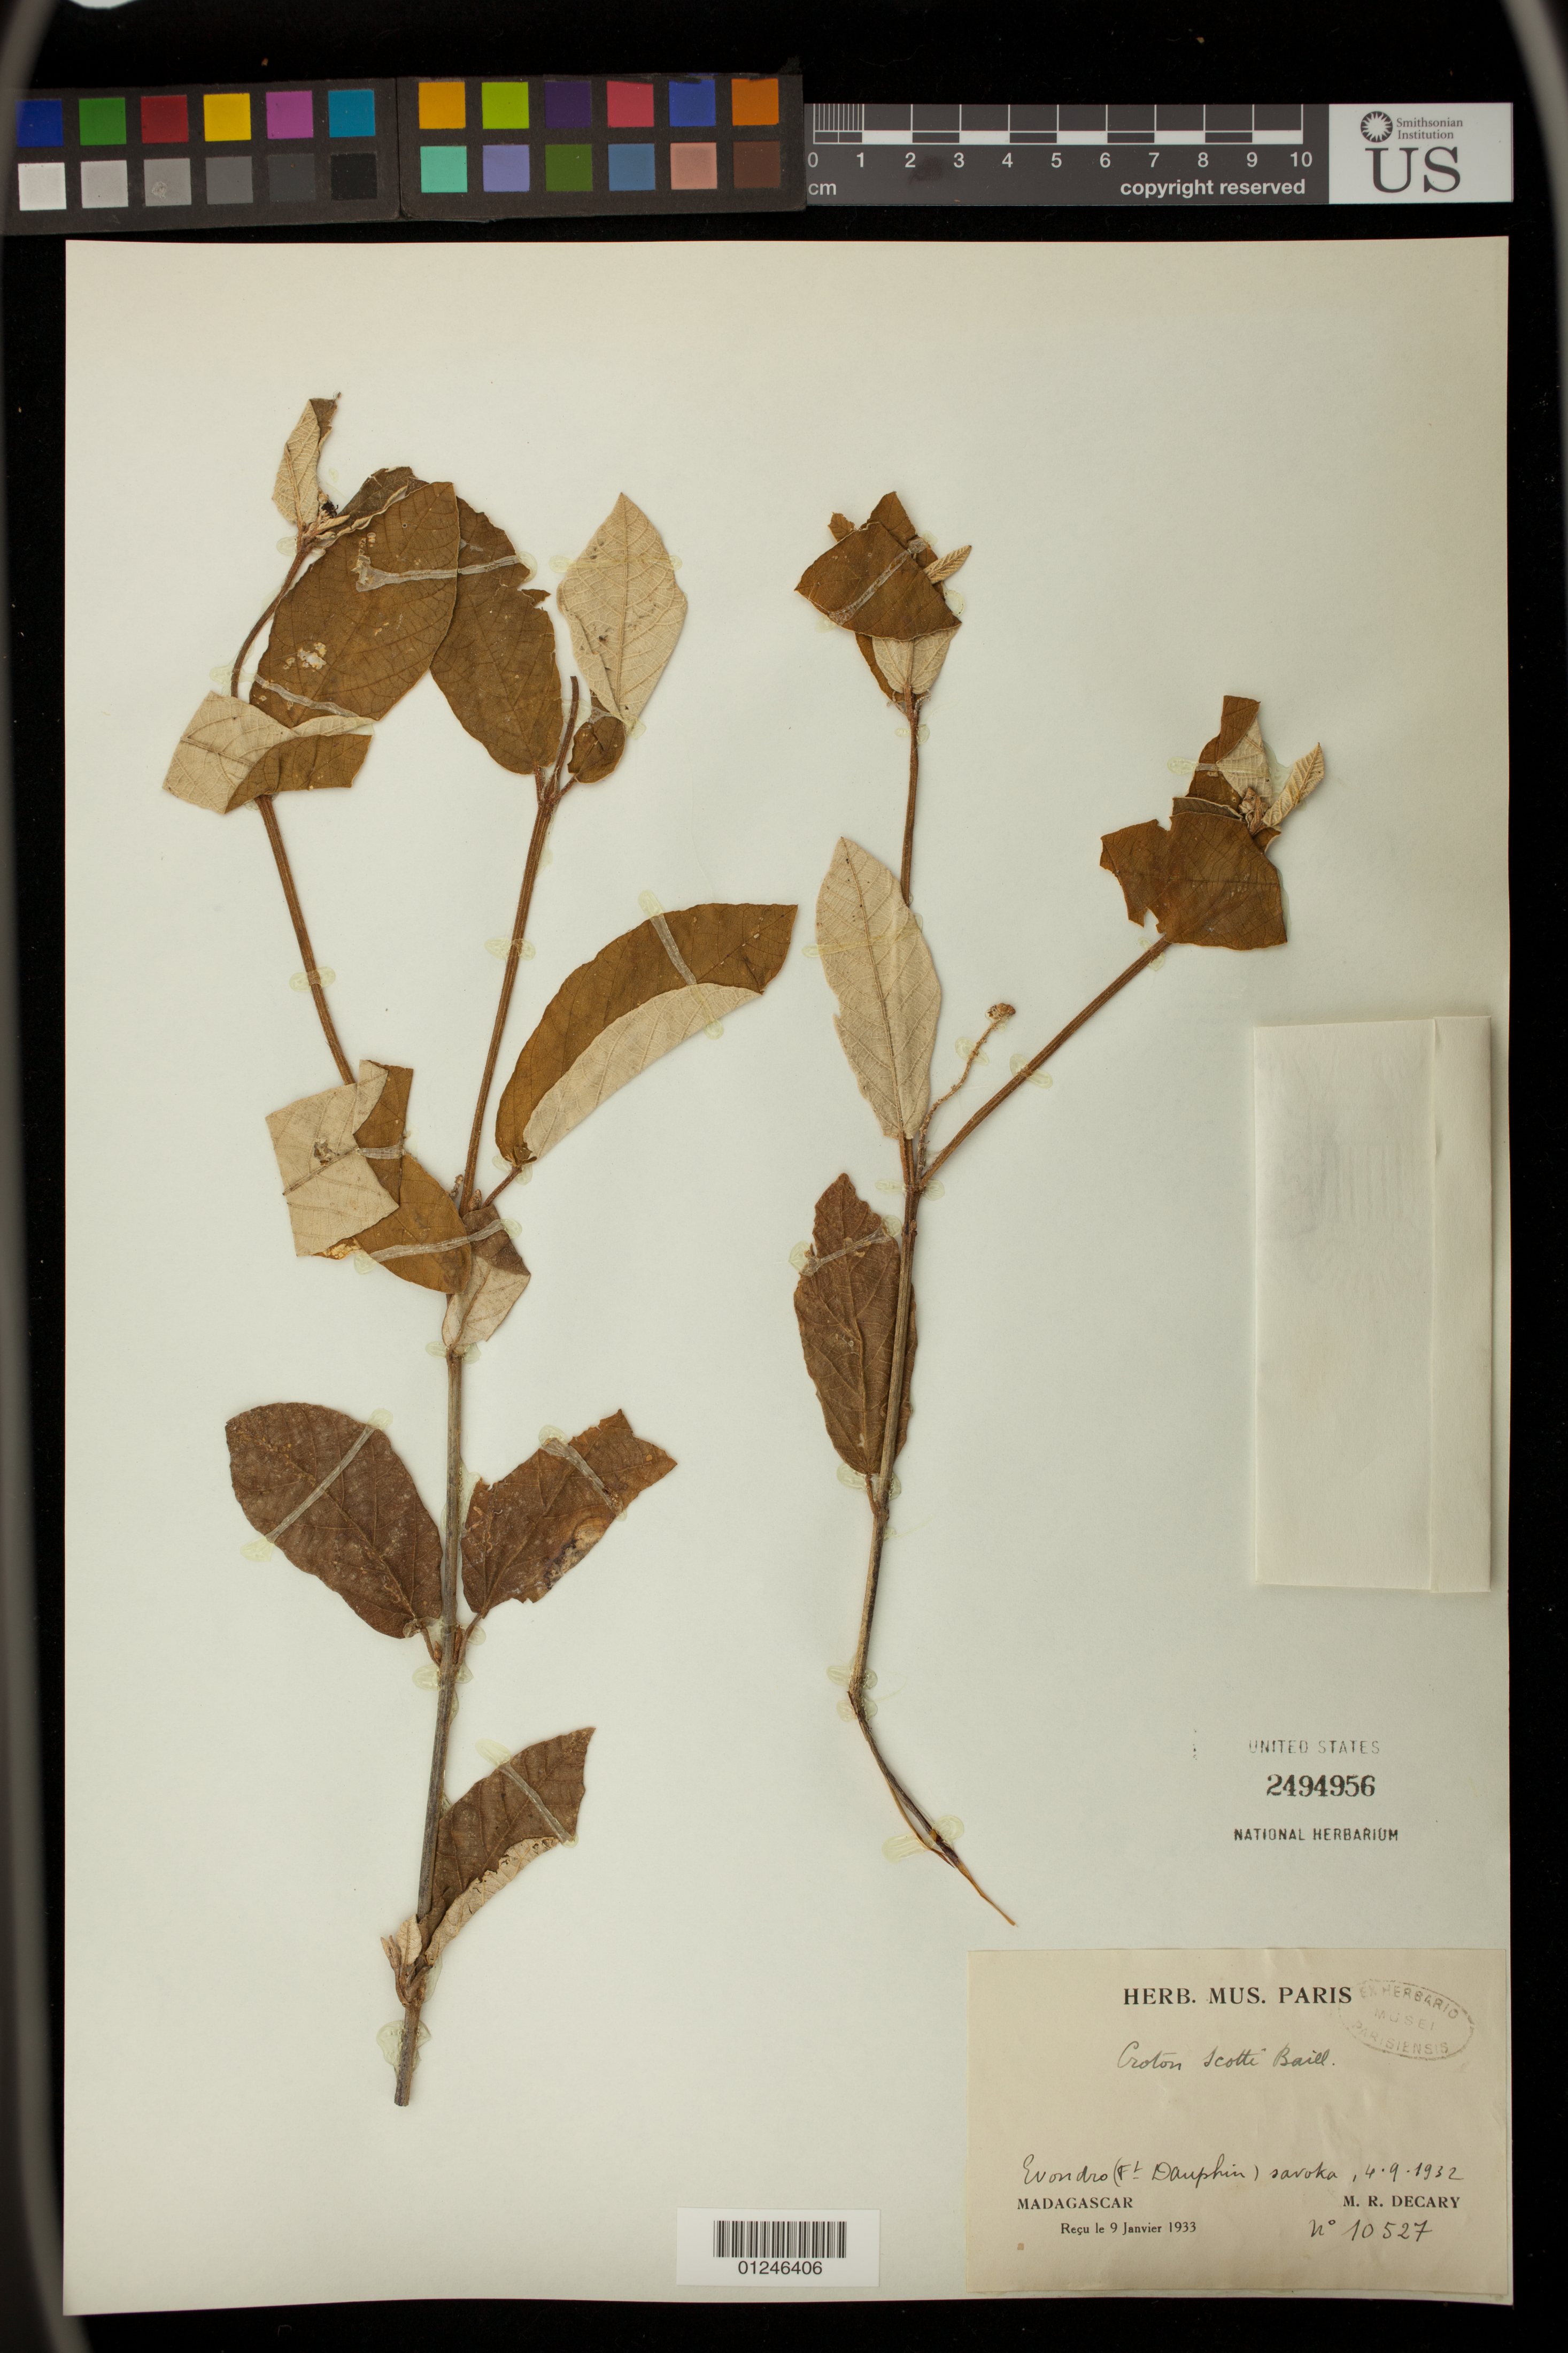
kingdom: Plantae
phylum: Tracheophyta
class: Magnoliopsida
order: Malpighiales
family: Euphorbiaceae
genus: Croton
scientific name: Croton farinosus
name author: Lam.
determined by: Berry, P. E., (WIS), University of Wisconsin - Madison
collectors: R. Decary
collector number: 10527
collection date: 1932-09-04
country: Madagascar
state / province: Anosy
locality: Evondro (Ft. Dauphin)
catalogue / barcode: US 2494956